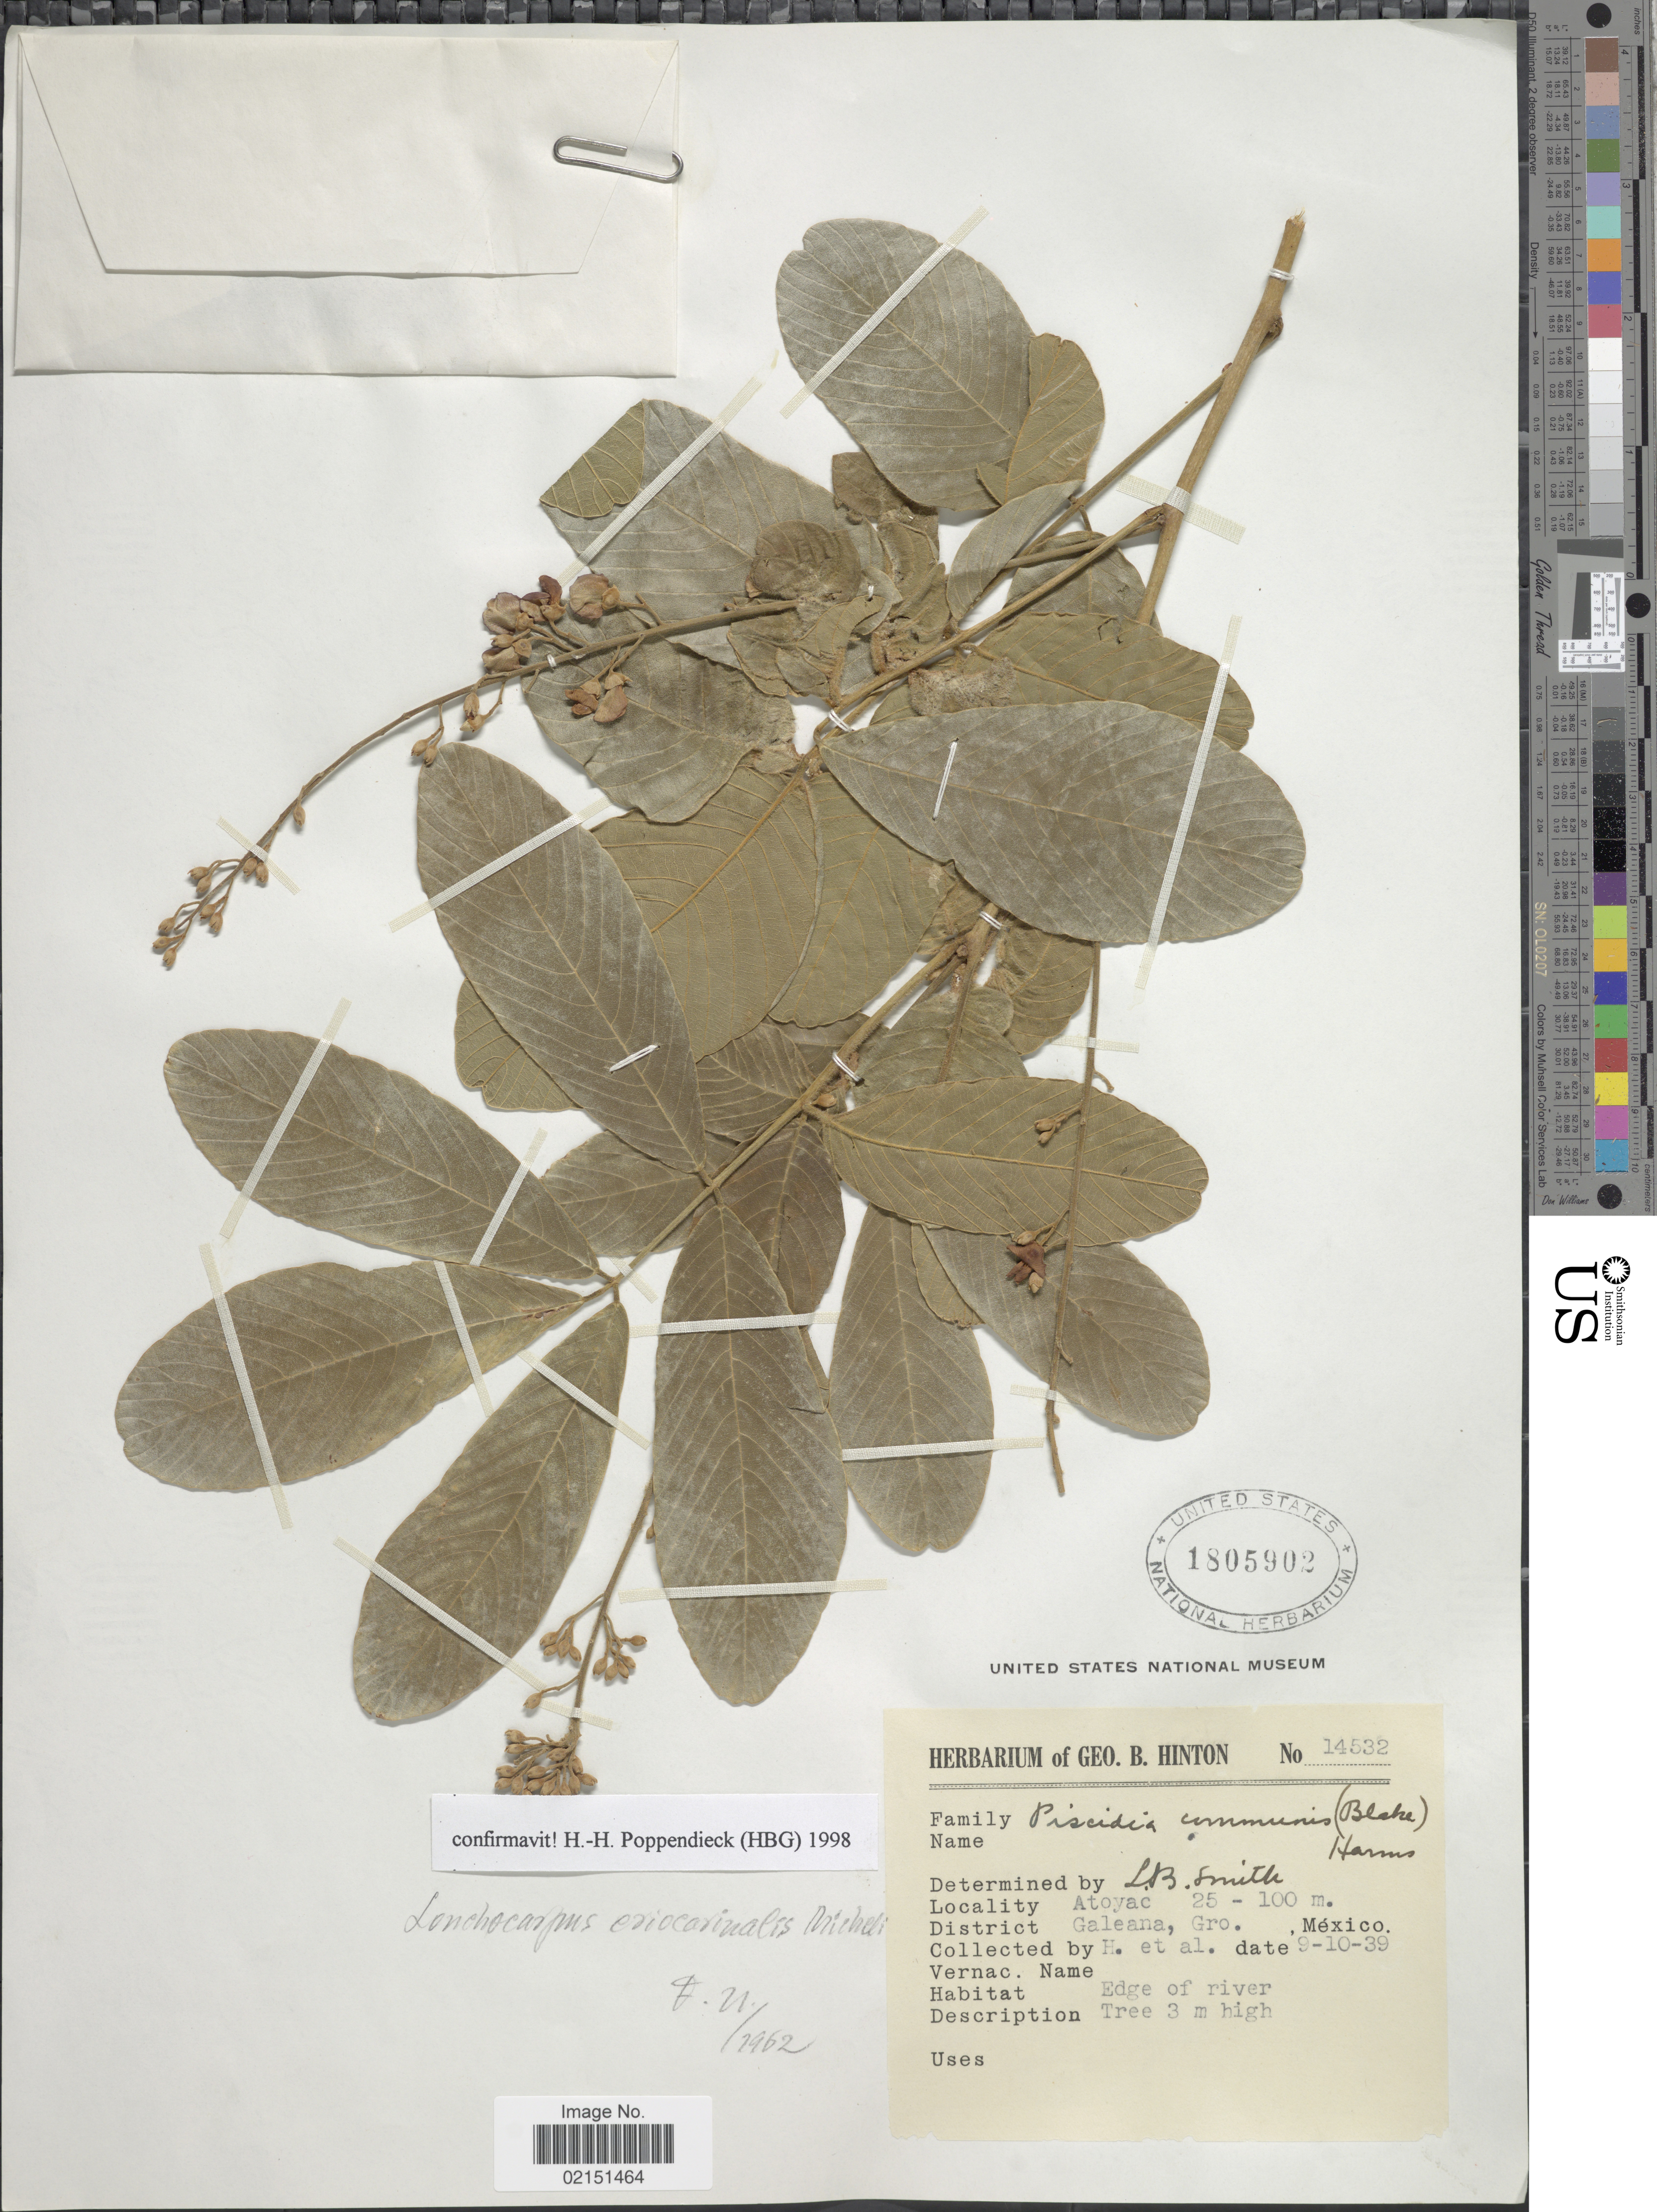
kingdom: Plantae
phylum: Tracheophyta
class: Magnoliopsida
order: Fabales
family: Fabaceae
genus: Lonchocarpus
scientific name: Lonchocarpus eriocarinalis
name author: Micheli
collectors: G. B. Hinton & et al.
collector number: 14532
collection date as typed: Transcribed d/m/y: 9/10/39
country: Mexico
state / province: Guerrero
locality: Atoyac. District Galeana, Gro., Mexico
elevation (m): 25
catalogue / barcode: US 1805902